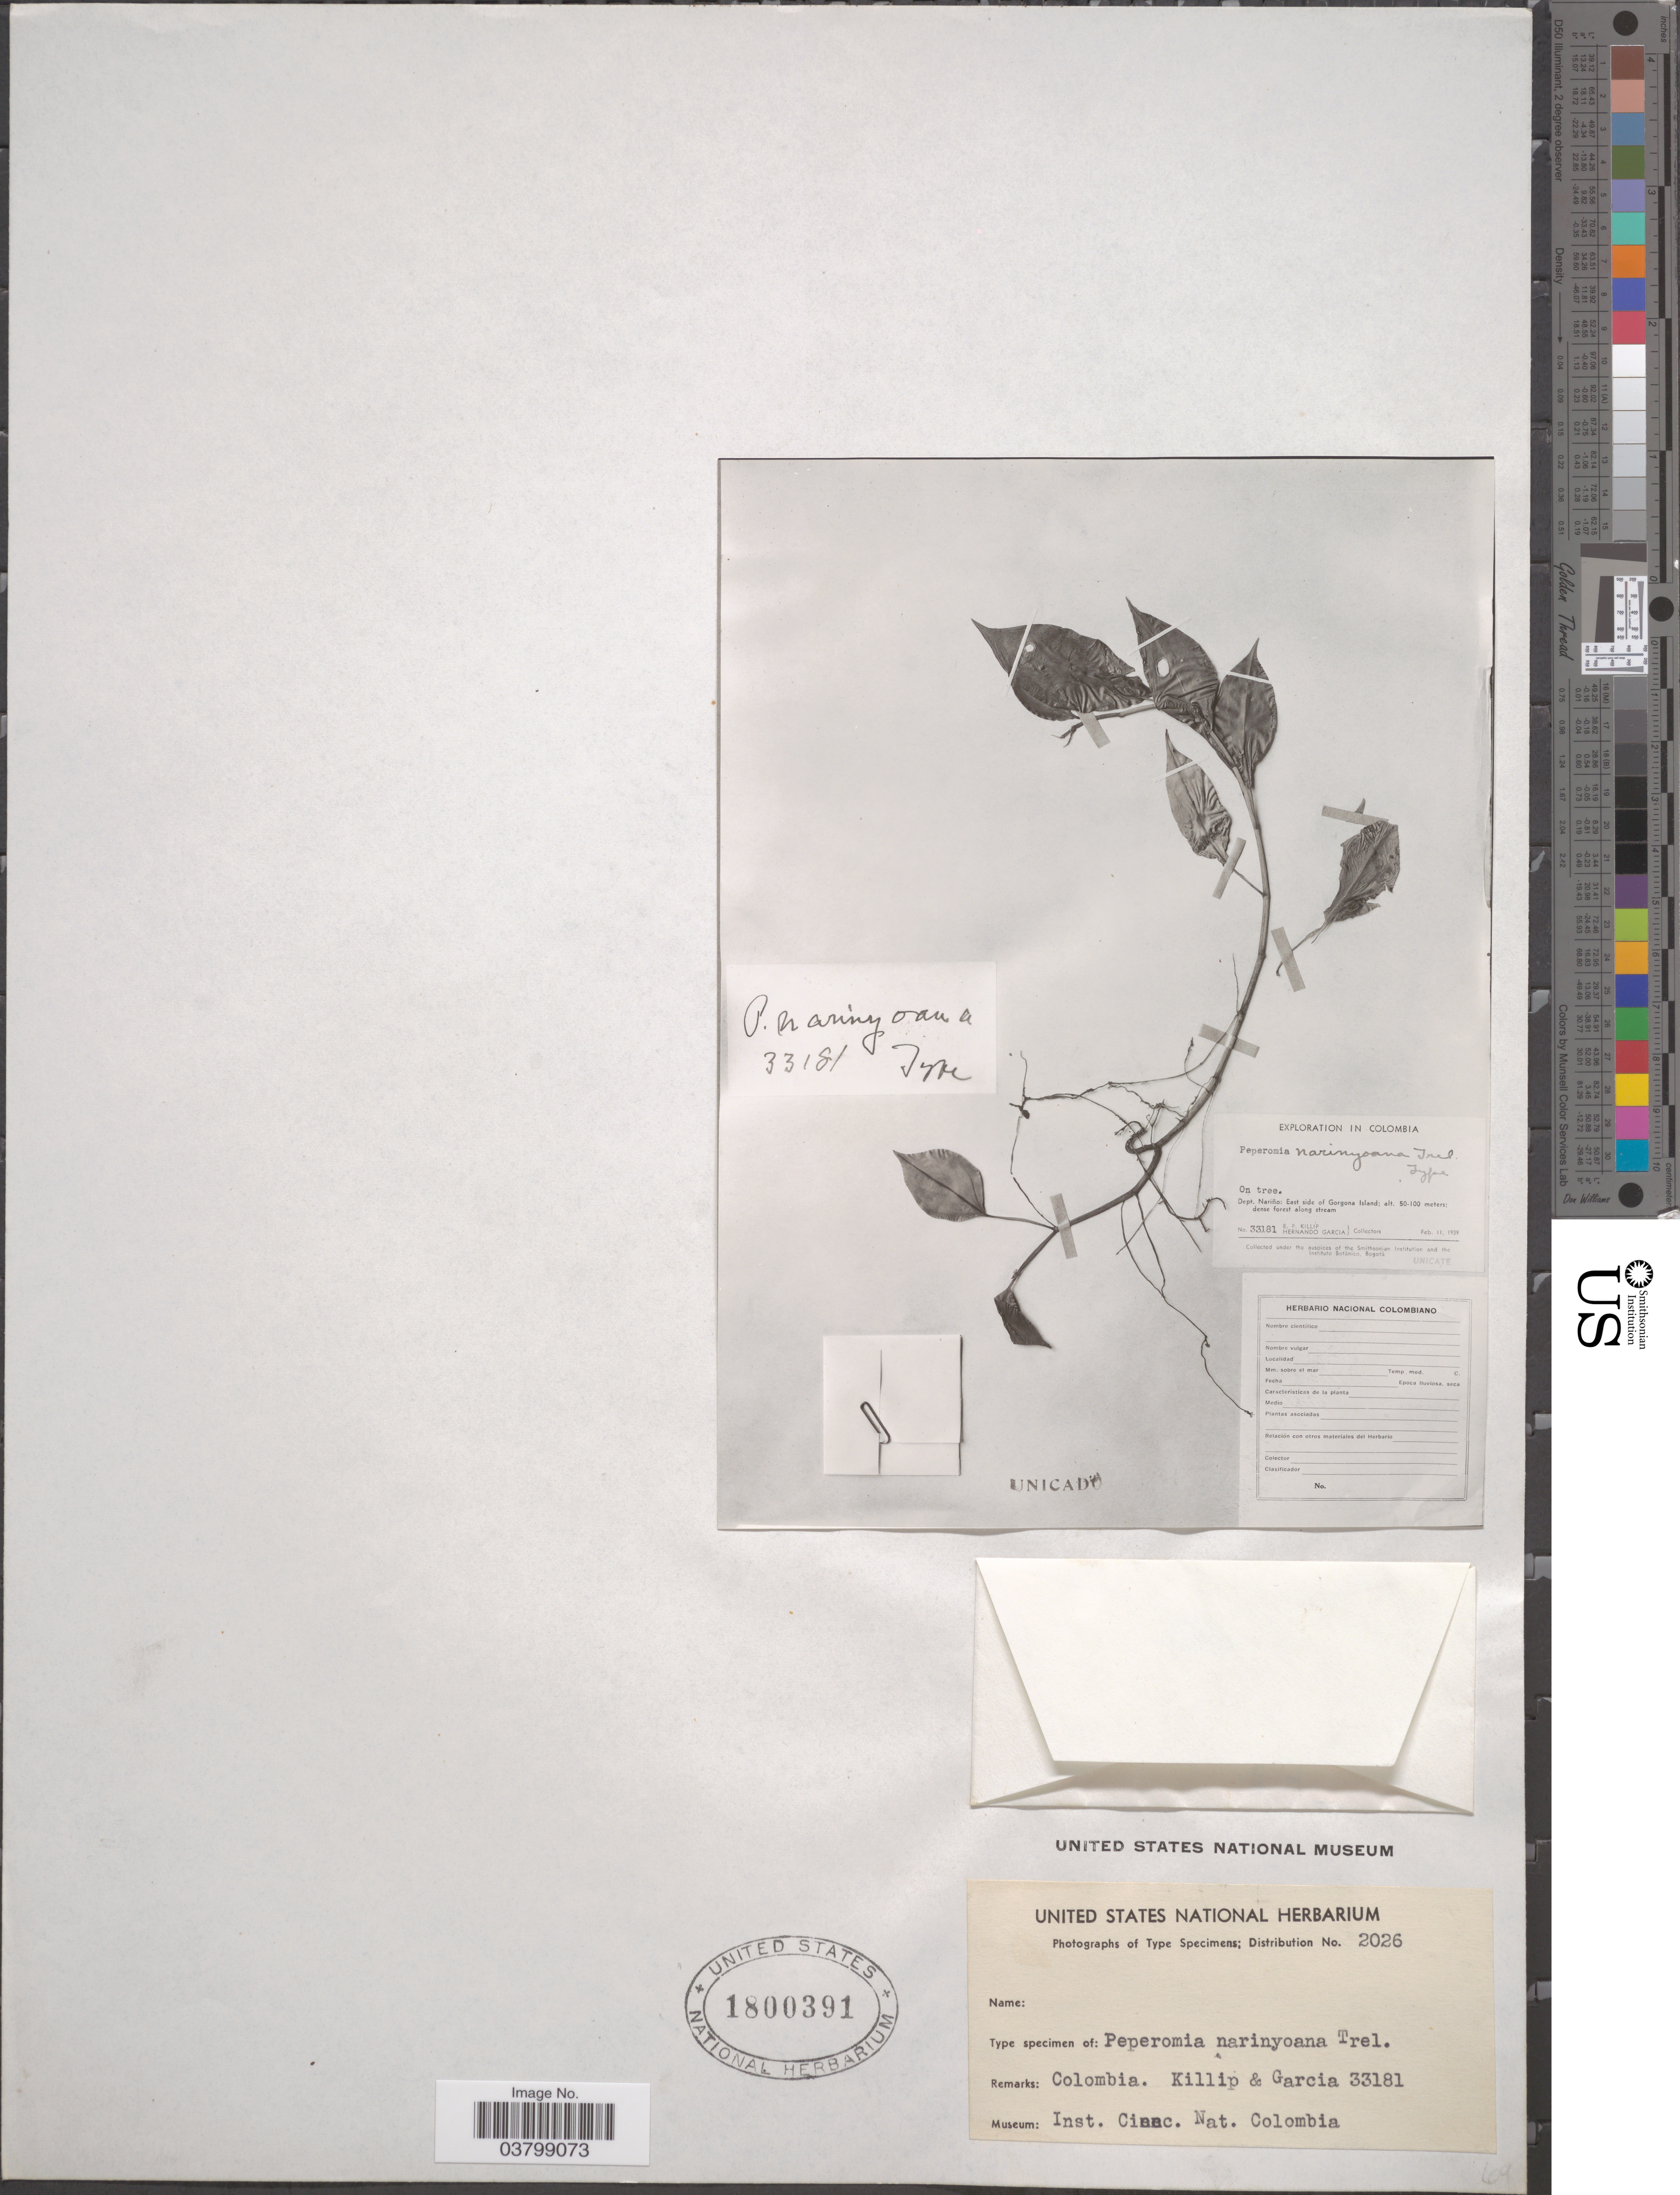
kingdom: Plantae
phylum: Tracheophyta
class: Magnoliopsida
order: Piperales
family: Piperaceae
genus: Peperomia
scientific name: Peperomia sp.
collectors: Killip & H. Garcia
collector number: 33181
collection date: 1939-02-11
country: Colombia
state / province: Nariño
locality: Dept. Nariño: East side of Gorgona Island; dense forest along stream.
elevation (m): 50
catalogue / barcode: US 1800391